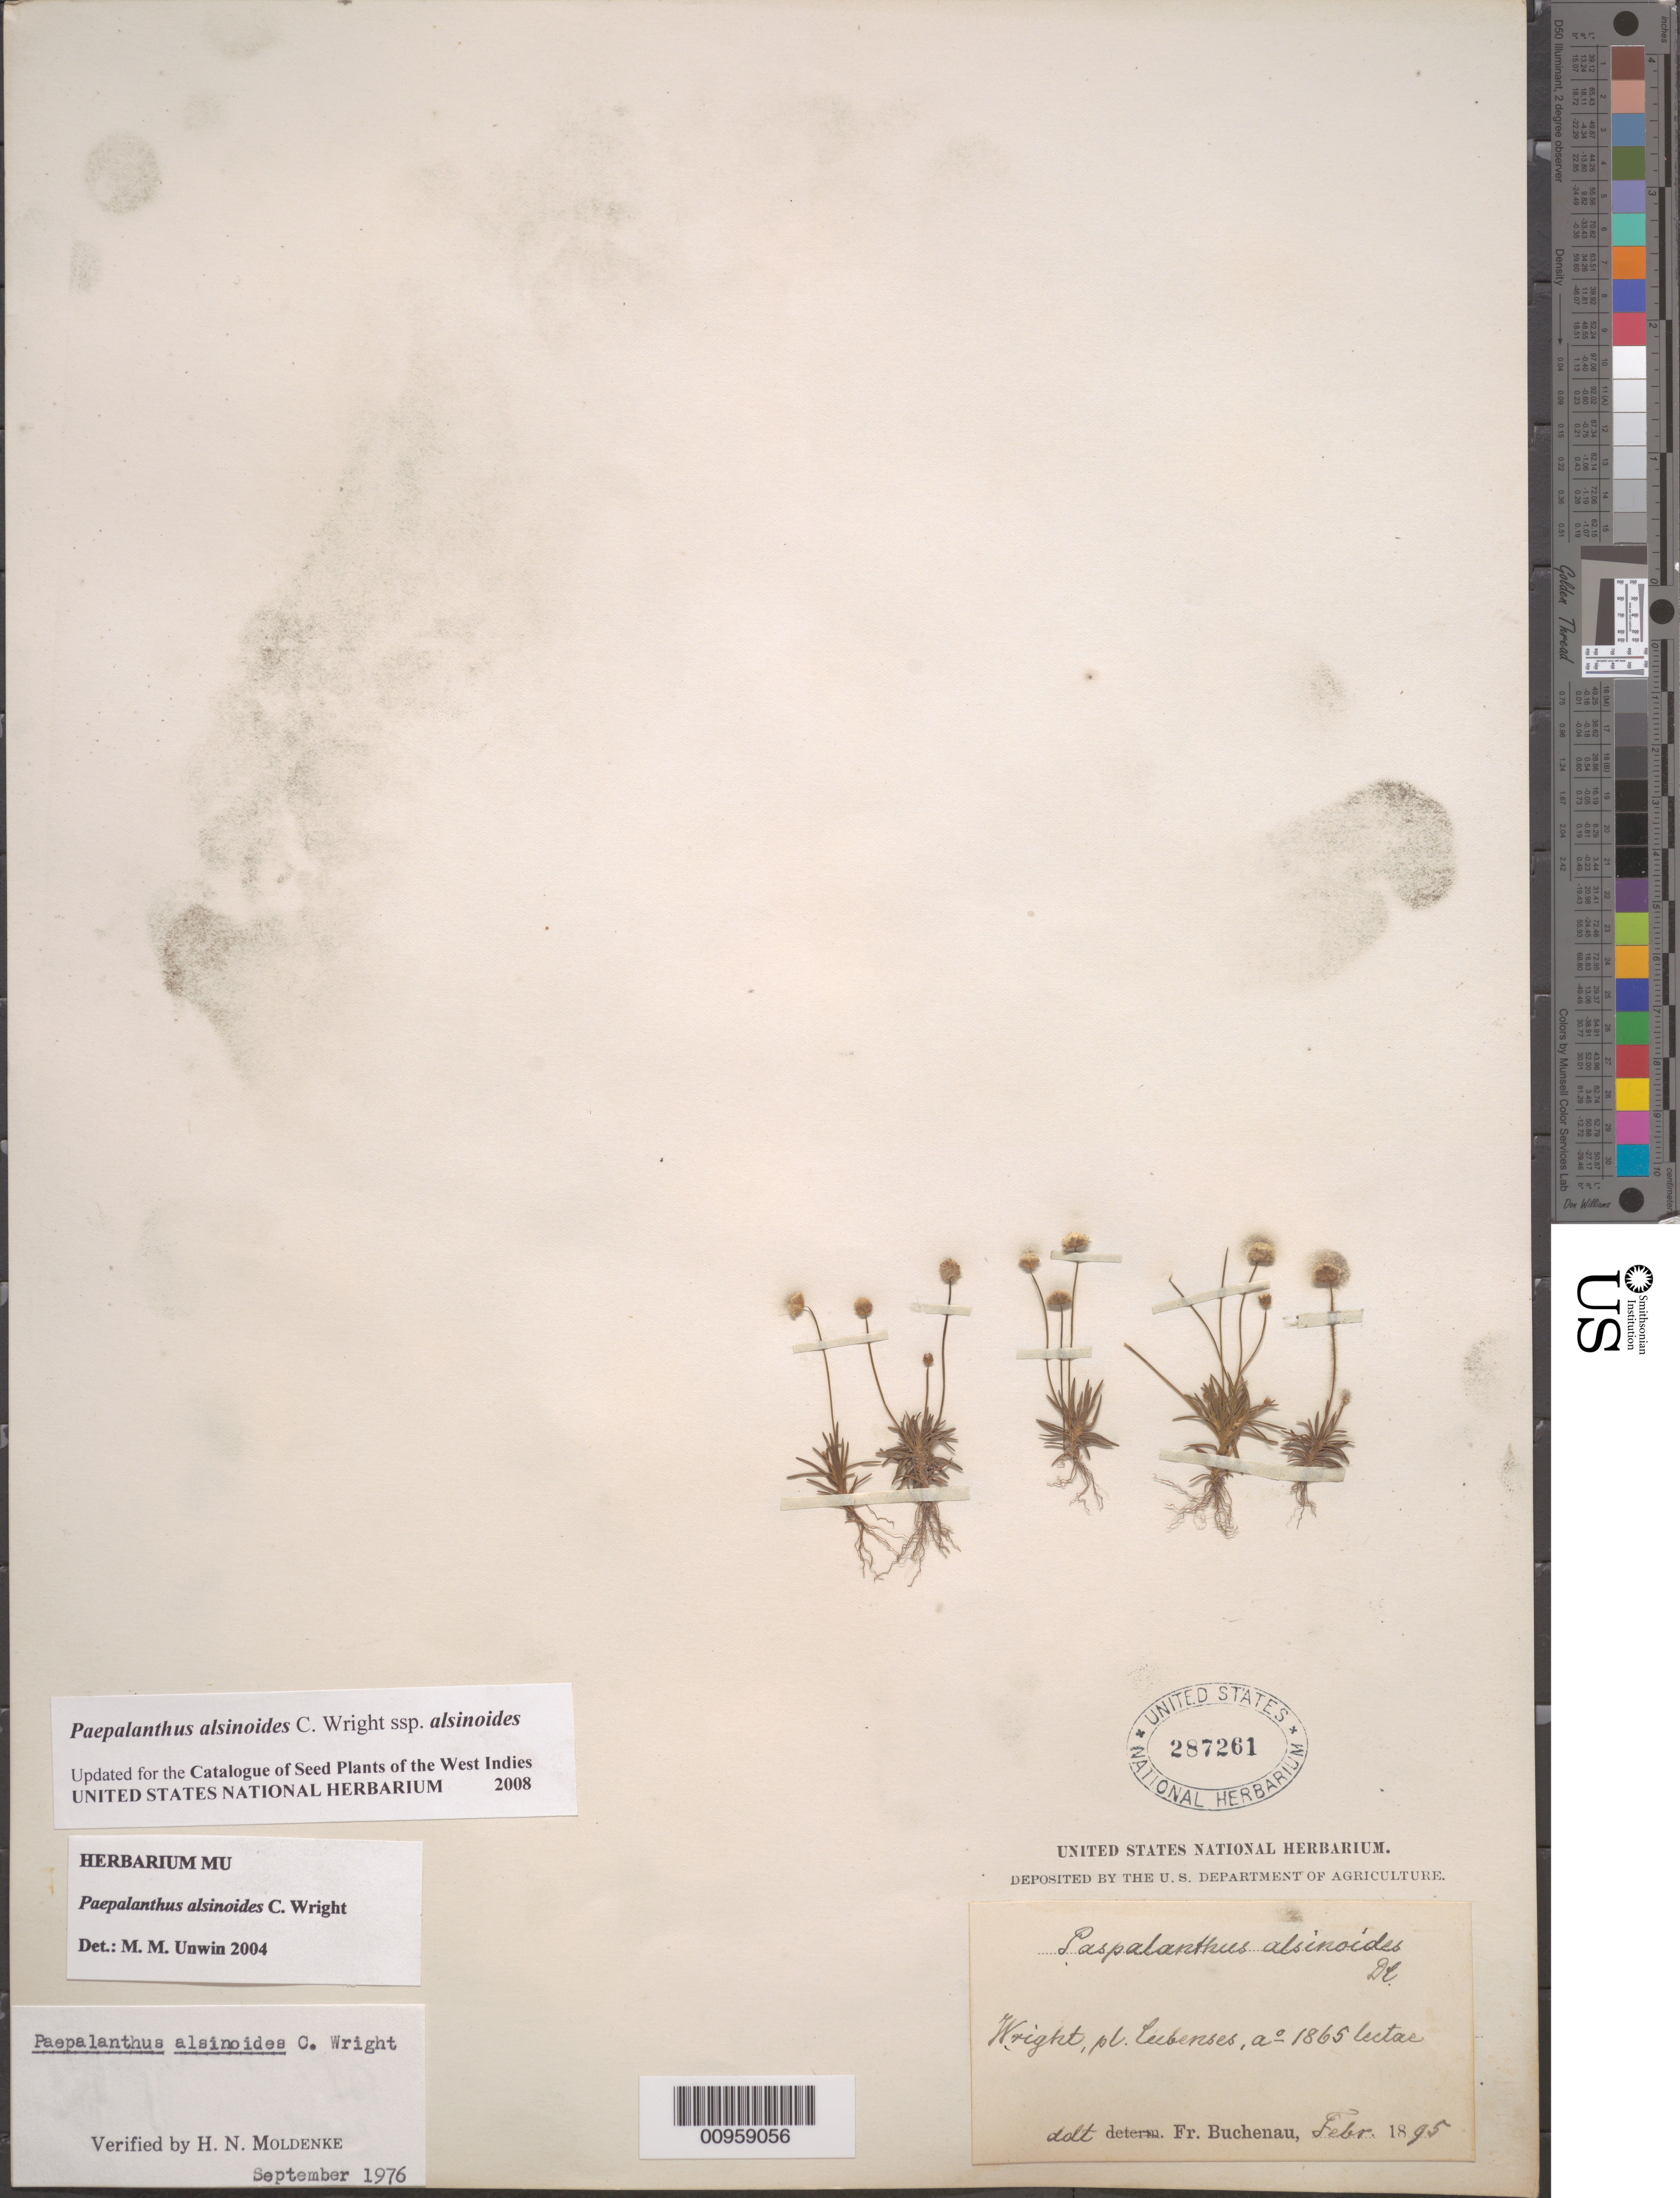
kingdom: Plantae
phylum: Tracheophyta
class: Liliopsida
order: Poales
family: Eriocaulaceae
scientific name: Giuliettia alsinoides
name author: (Wright) Andrino & Sano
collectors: C. Wright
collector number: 1865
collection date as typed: Feb 1895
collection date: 1895-02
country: Cuba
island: Cuba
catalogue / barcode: US 287261